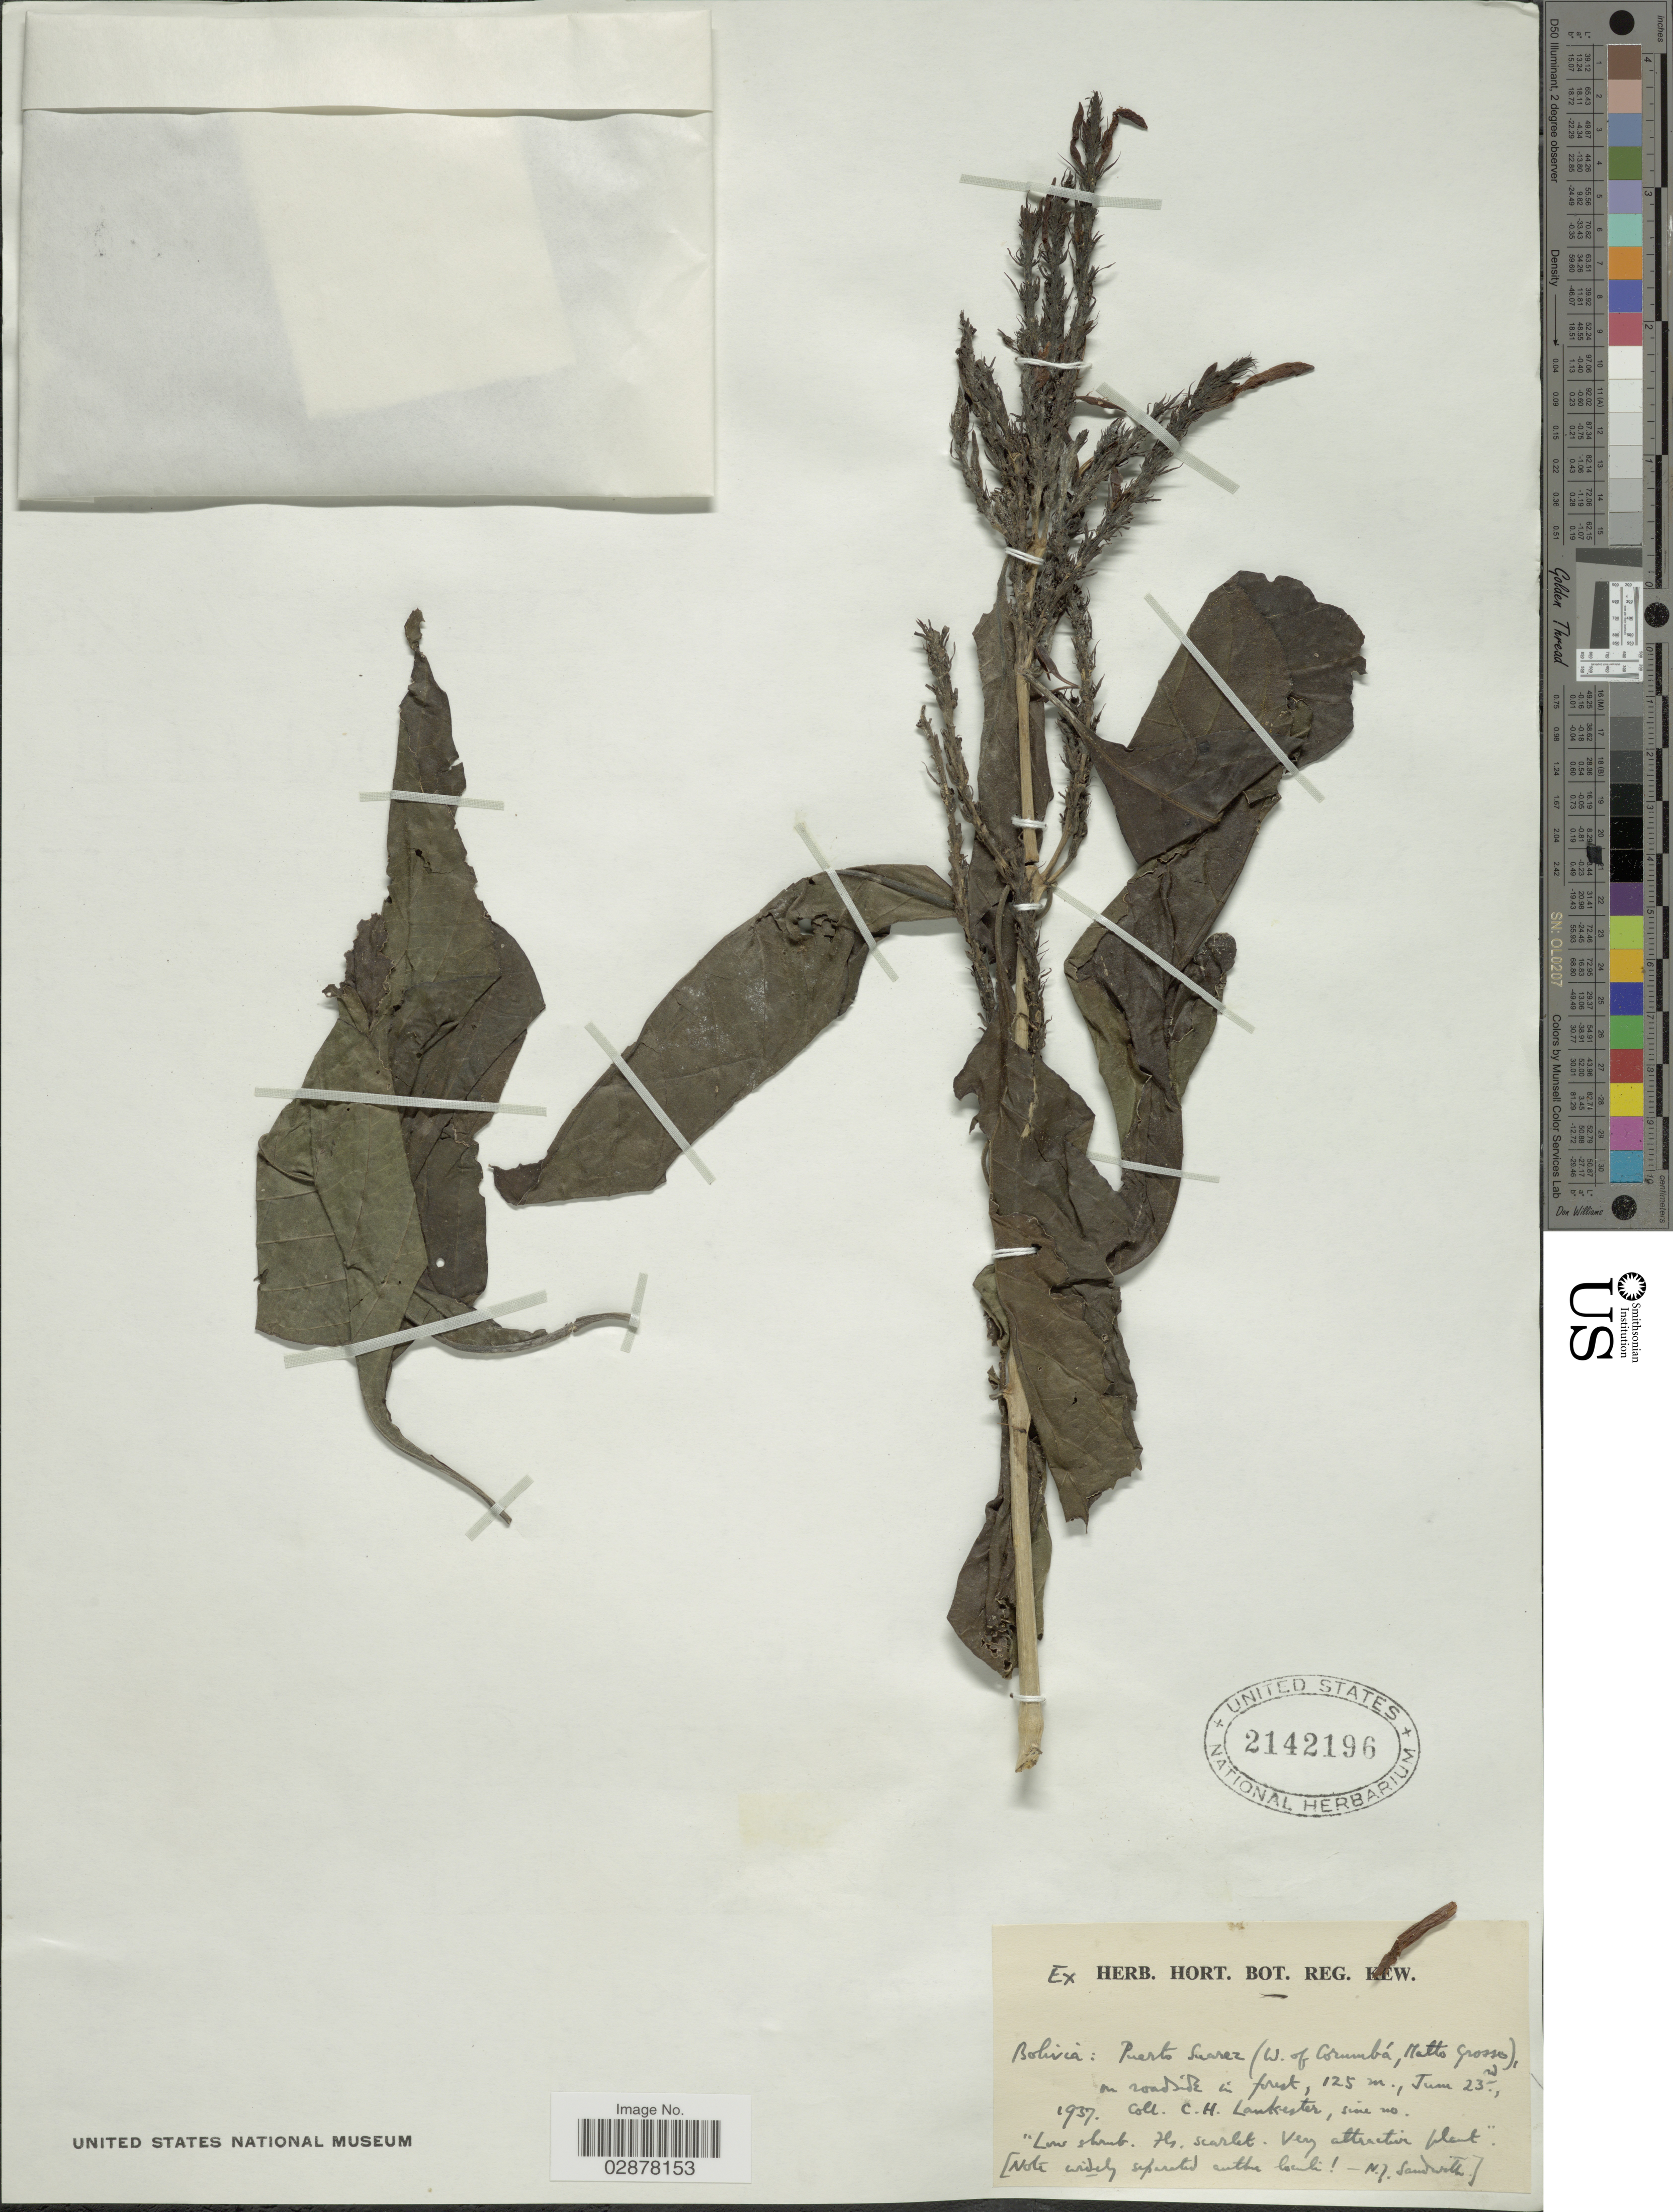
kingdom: Plantae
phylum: Tracheophyta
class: Magnoliopsida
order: Lamiales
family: Acanthaceae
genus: Justicia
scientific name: Justicia chacoensis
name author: Wassh. & C. Ezcurra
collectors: C. H. Lankester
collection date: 1937-06-23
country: Bolivia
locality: Puerto Suarez (W. of Corumbá, Matto Grosso), on roadside in forest.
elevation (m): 125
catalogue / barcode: US 2142196